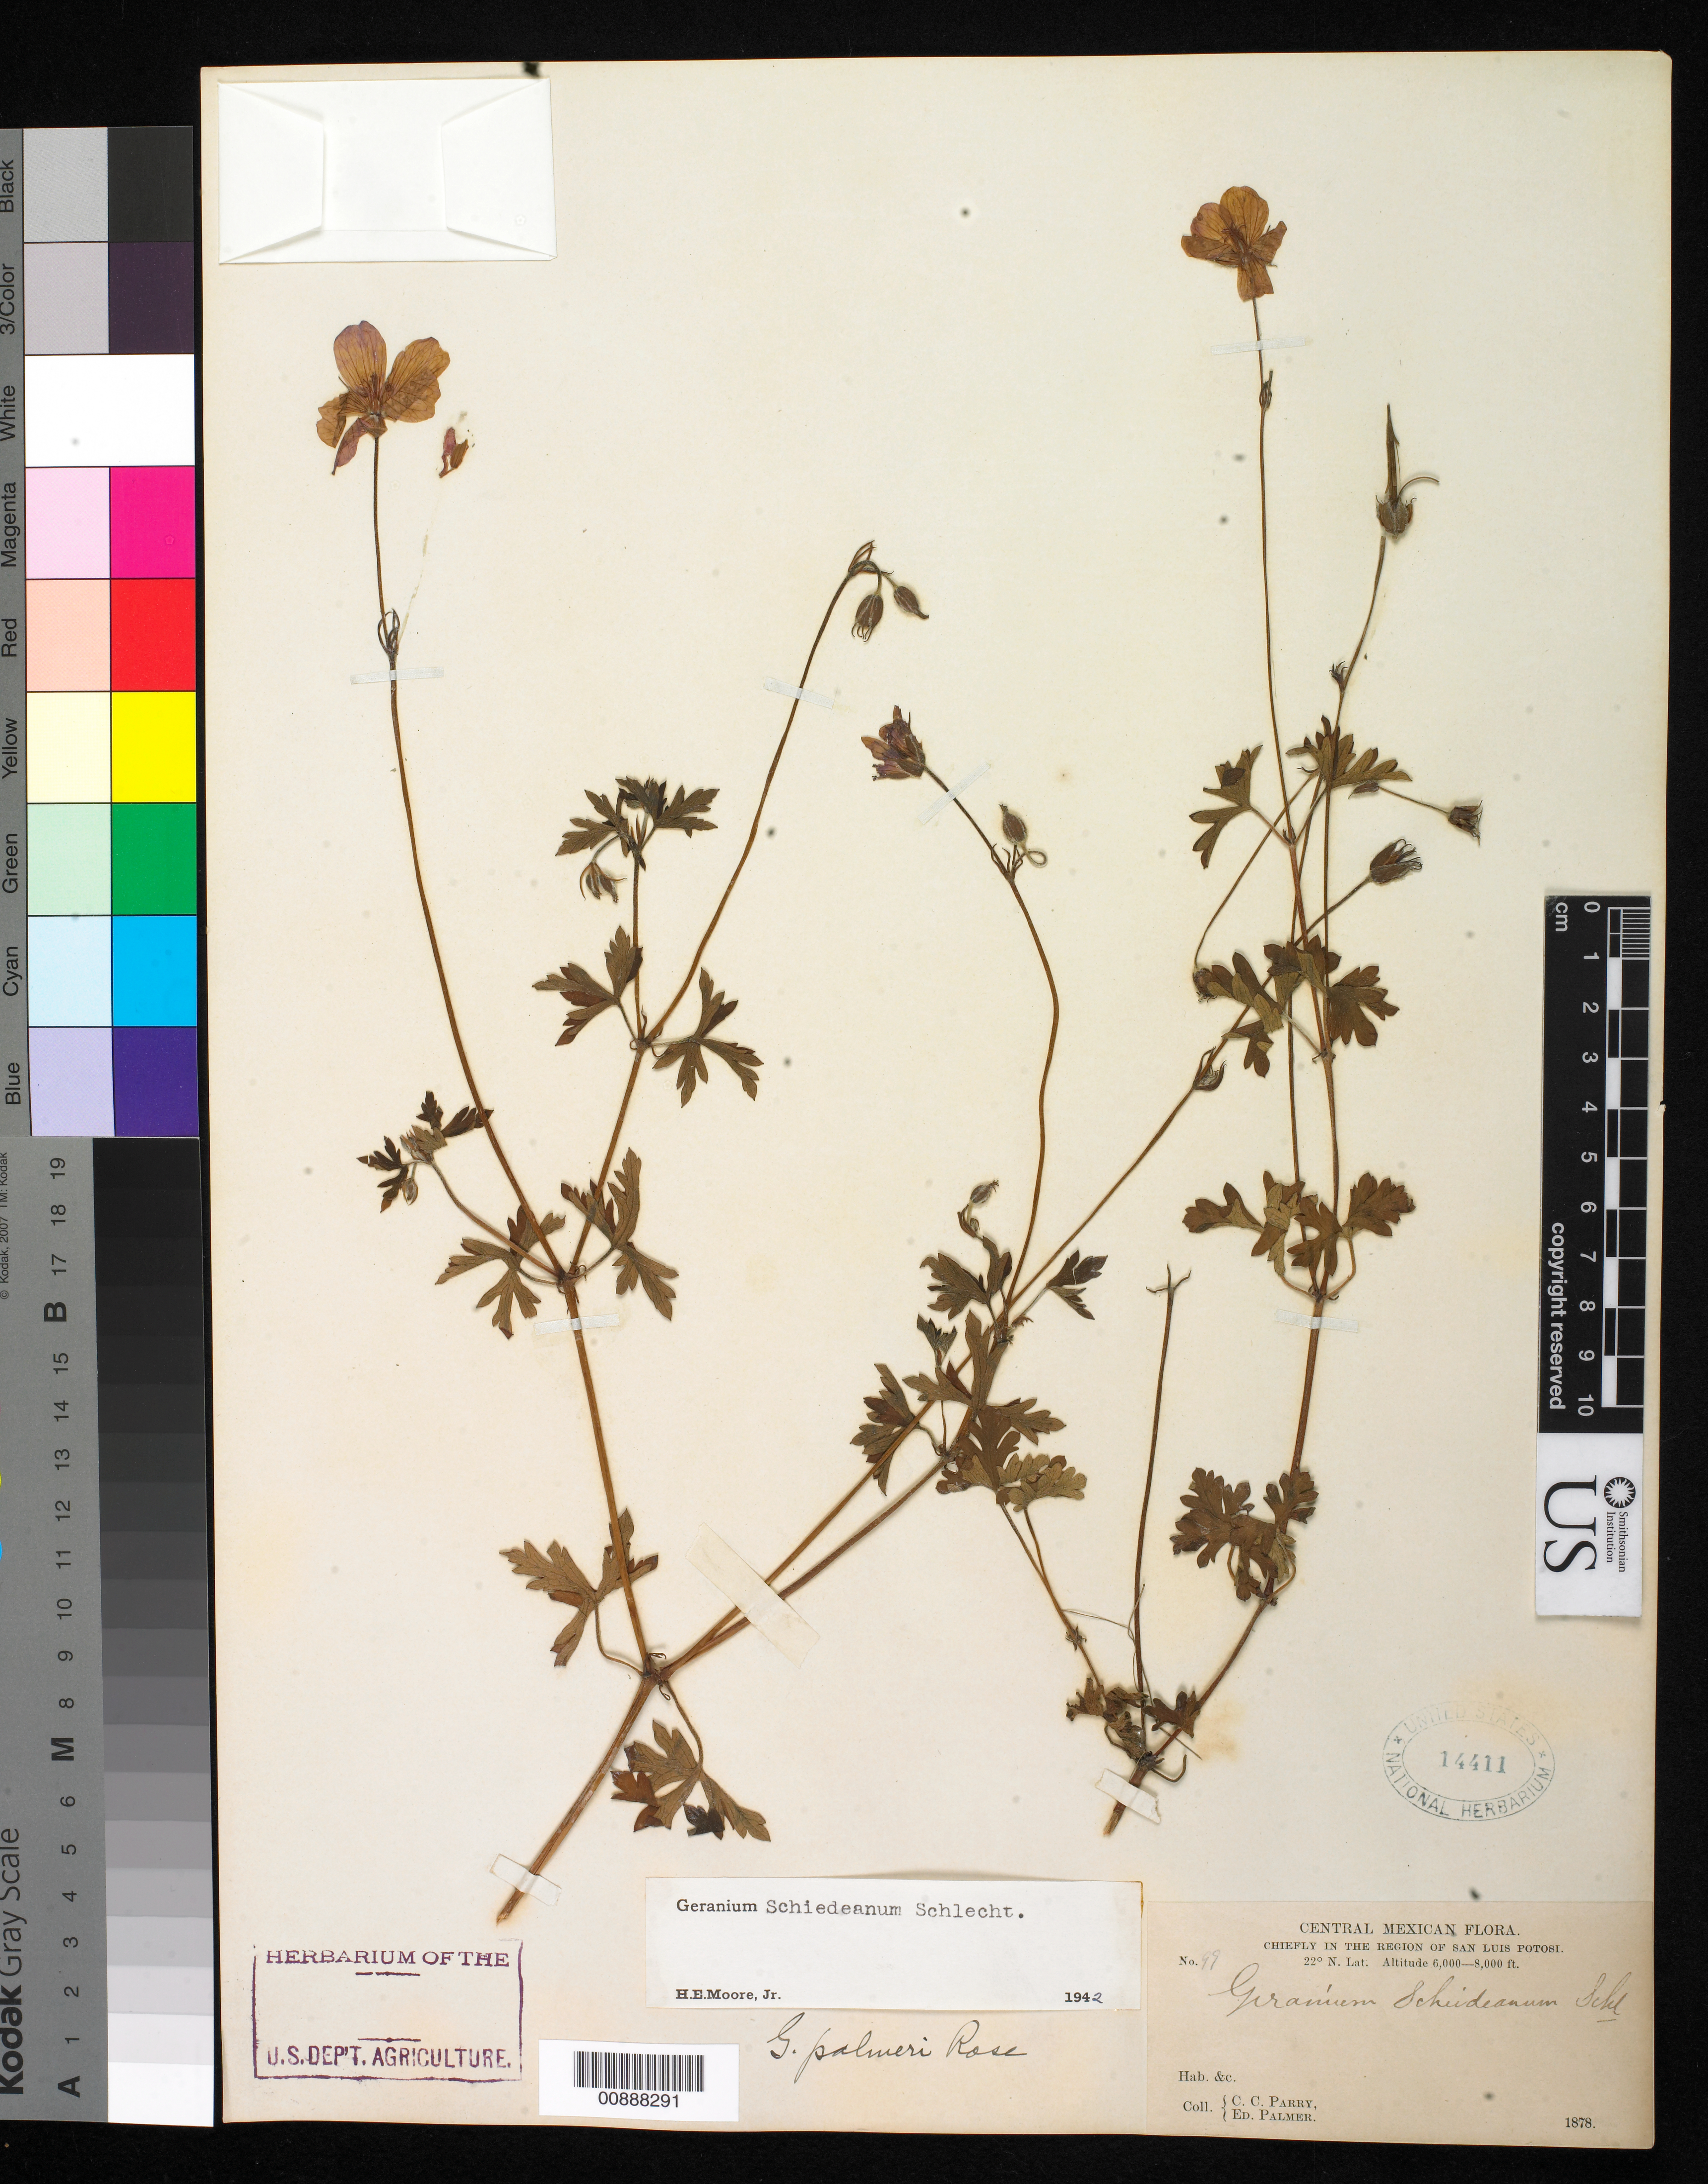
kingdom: Plantae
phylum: Tracheophyta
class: Magnoliopsida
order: Geraniales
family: Geraniaceae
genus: Geranium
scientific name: Geranium schiedeanum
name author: Schltdl.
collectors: C. C. Parry & E. Palmer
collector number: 99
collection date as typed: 1878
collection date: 1878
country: Mexico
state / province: San Luis Potosí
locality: Chiefly in the region of San Luis Potosí.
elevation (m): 1829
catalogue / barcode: US 14411